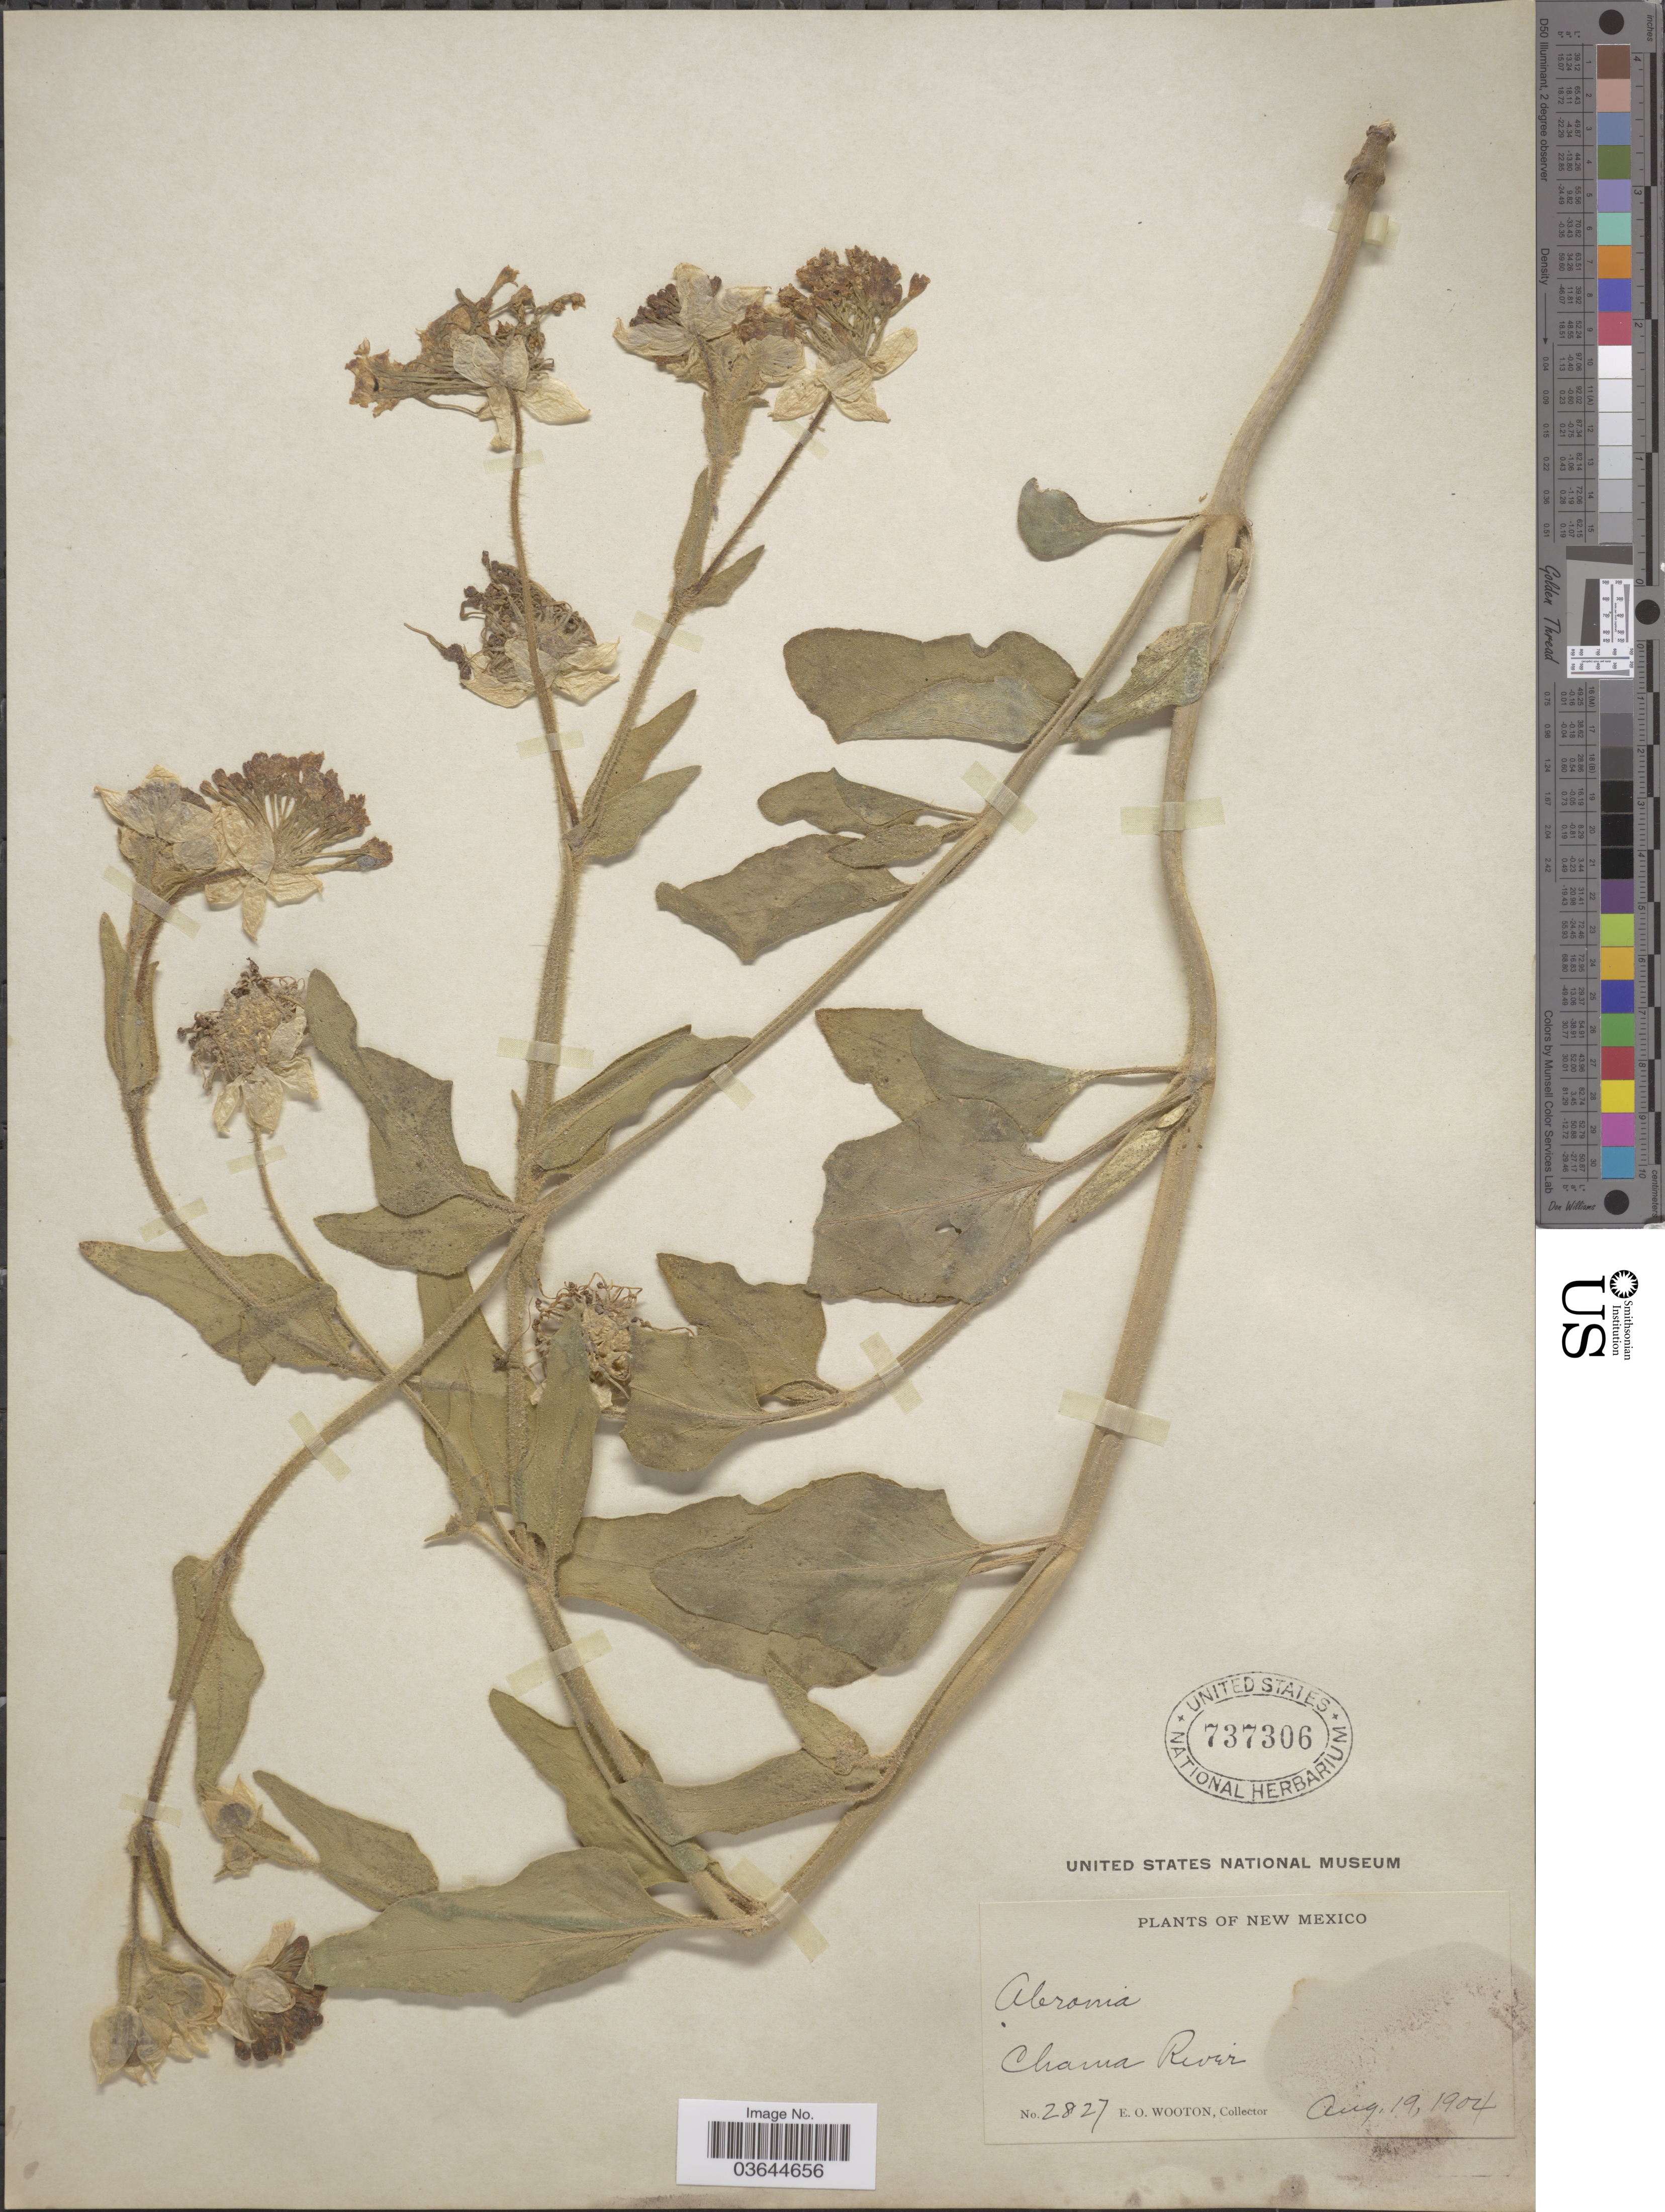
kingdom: Plantae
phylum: Tracheophyta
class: Magnoliopsida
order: Caryophyllales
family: Nyctaginaceae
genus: Abronia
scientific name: Abronia fragrans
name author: Nutt. ex Hook.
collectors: E. O. Wooton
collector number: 2827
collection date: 1904-08-19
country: United States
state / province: New Mexico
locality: Chama River.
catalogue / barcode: US 737306